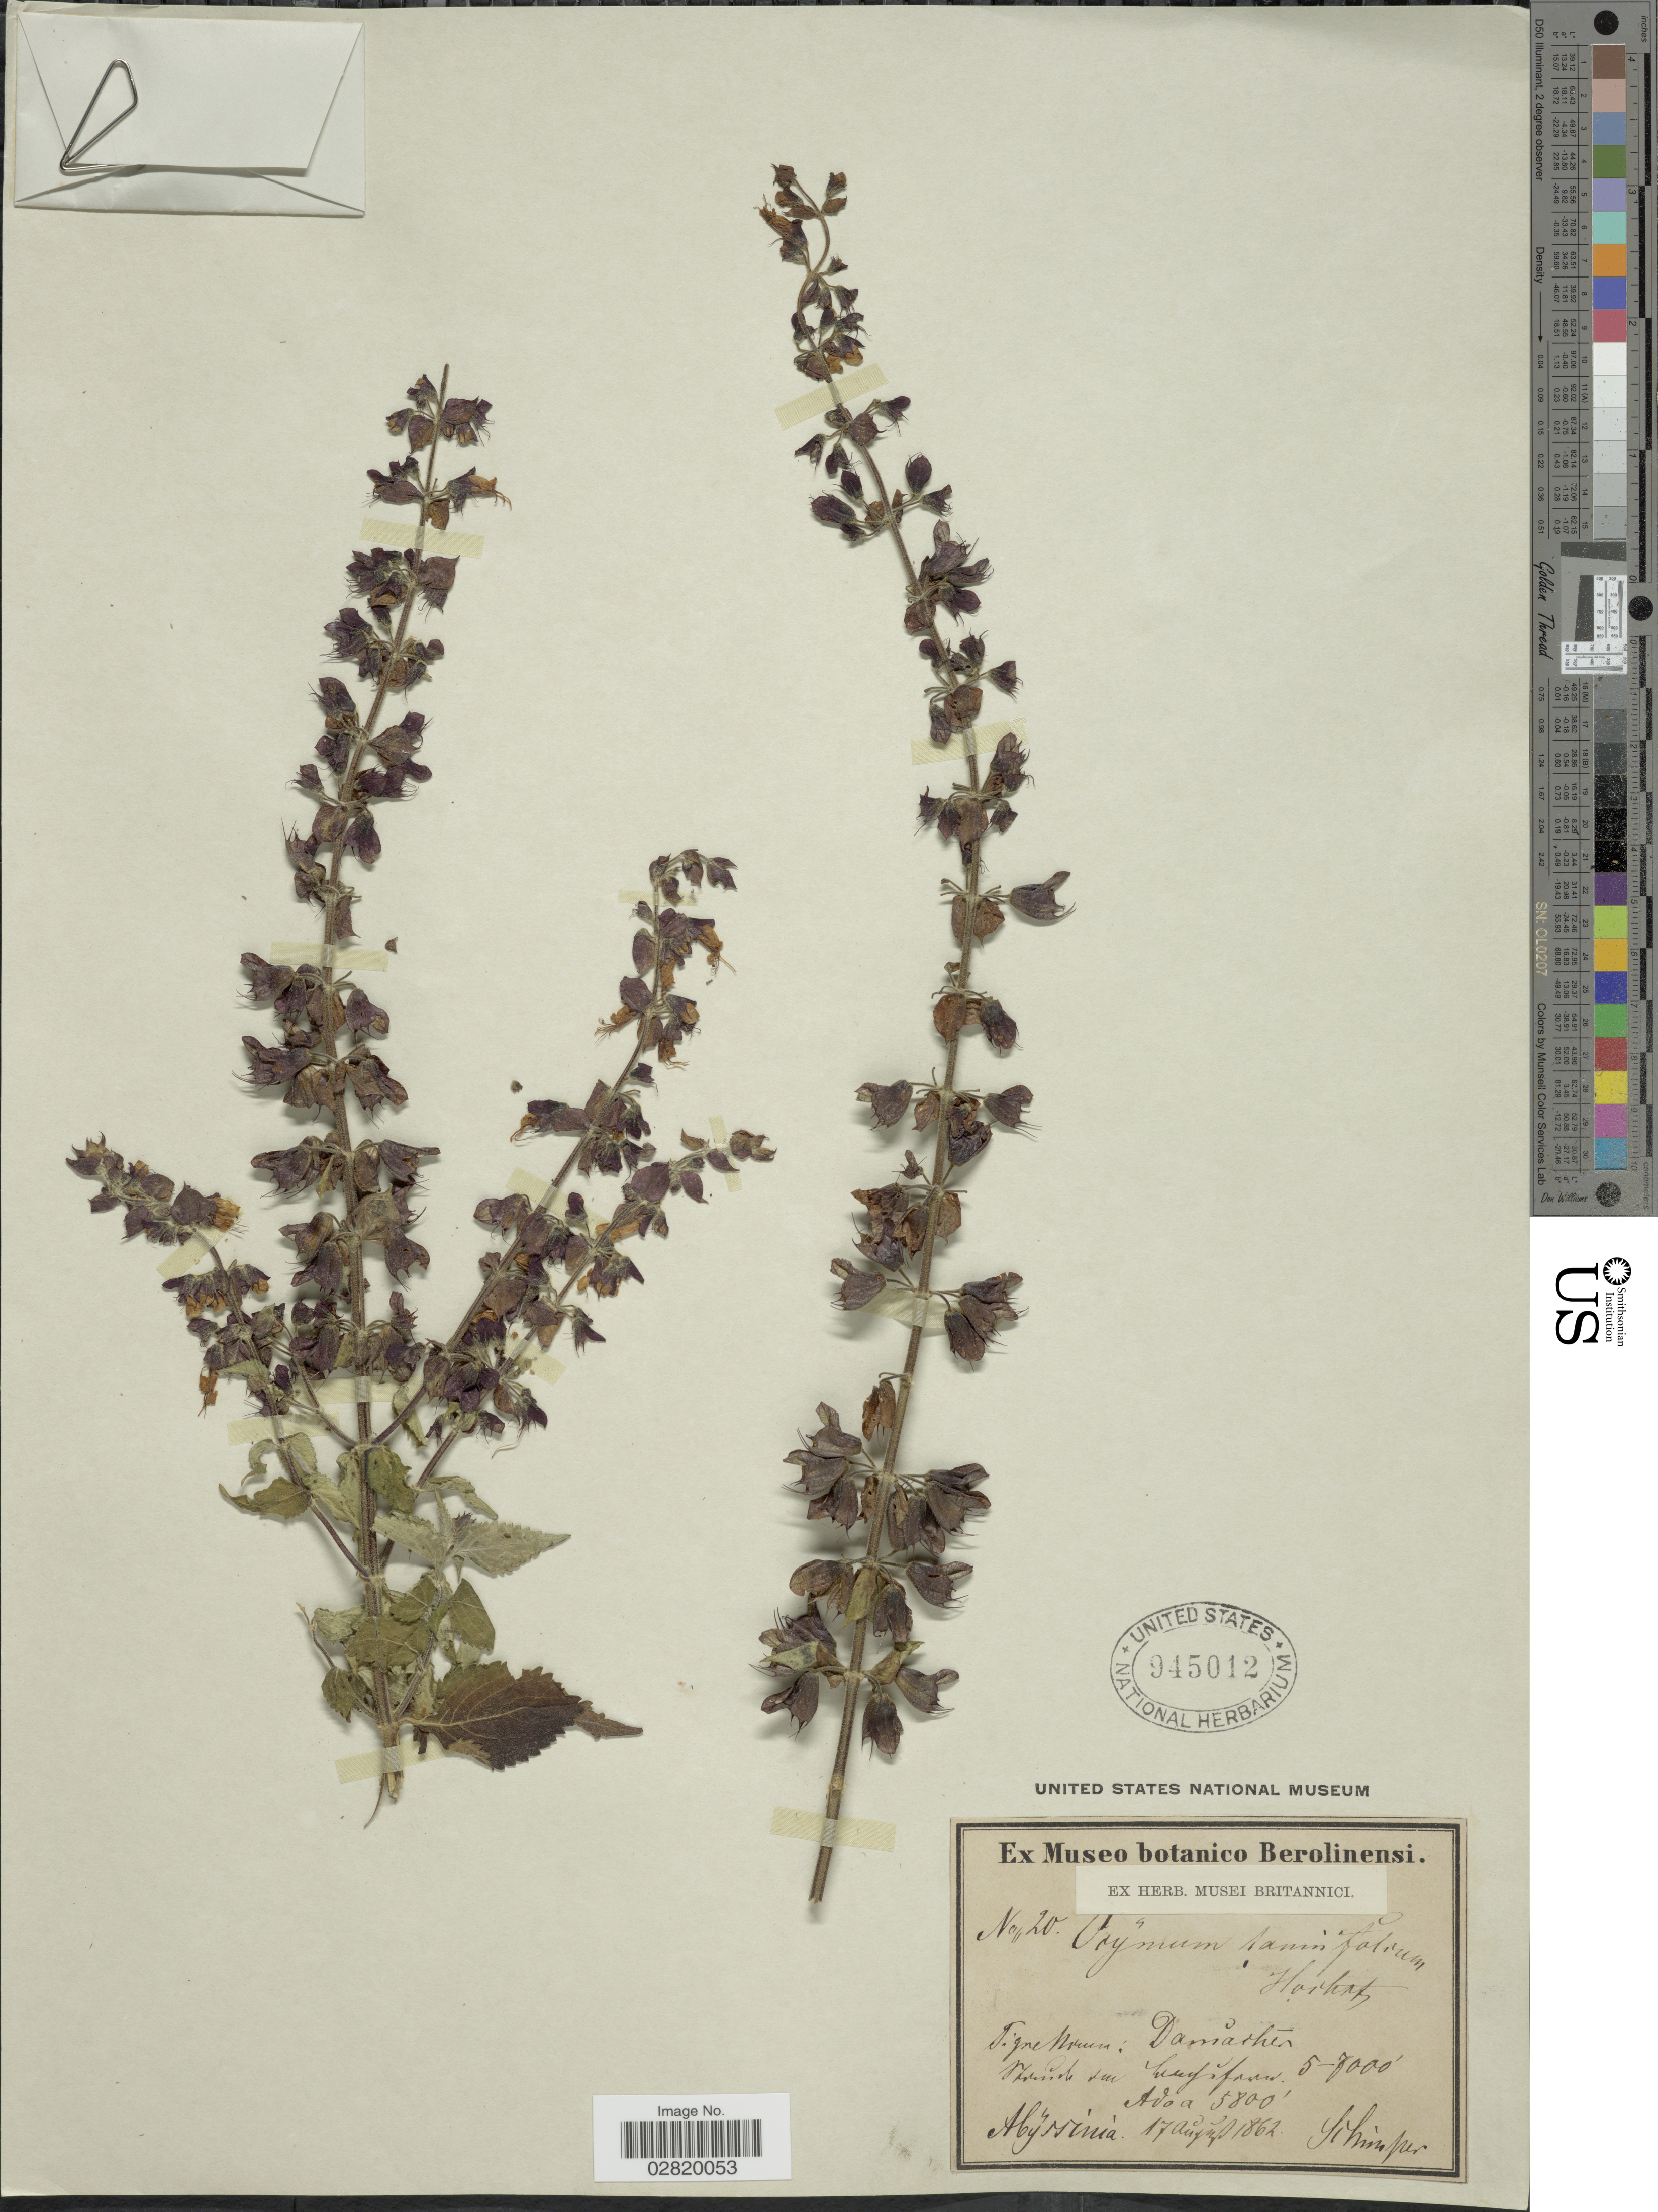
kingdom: Plantae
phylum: Tracheophyta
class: Magnoliopsida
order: Lamiales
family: Lamiaceae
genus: Ocimum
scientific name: Ocimum lamiifolium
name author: Benth.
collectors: -. Schimper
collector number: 1120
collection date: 1862-08-17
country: Eritrea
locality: Mone du Huysifanw [interpreted], Adoa. Abyssinia.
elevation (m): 1524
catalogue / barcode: US 945012